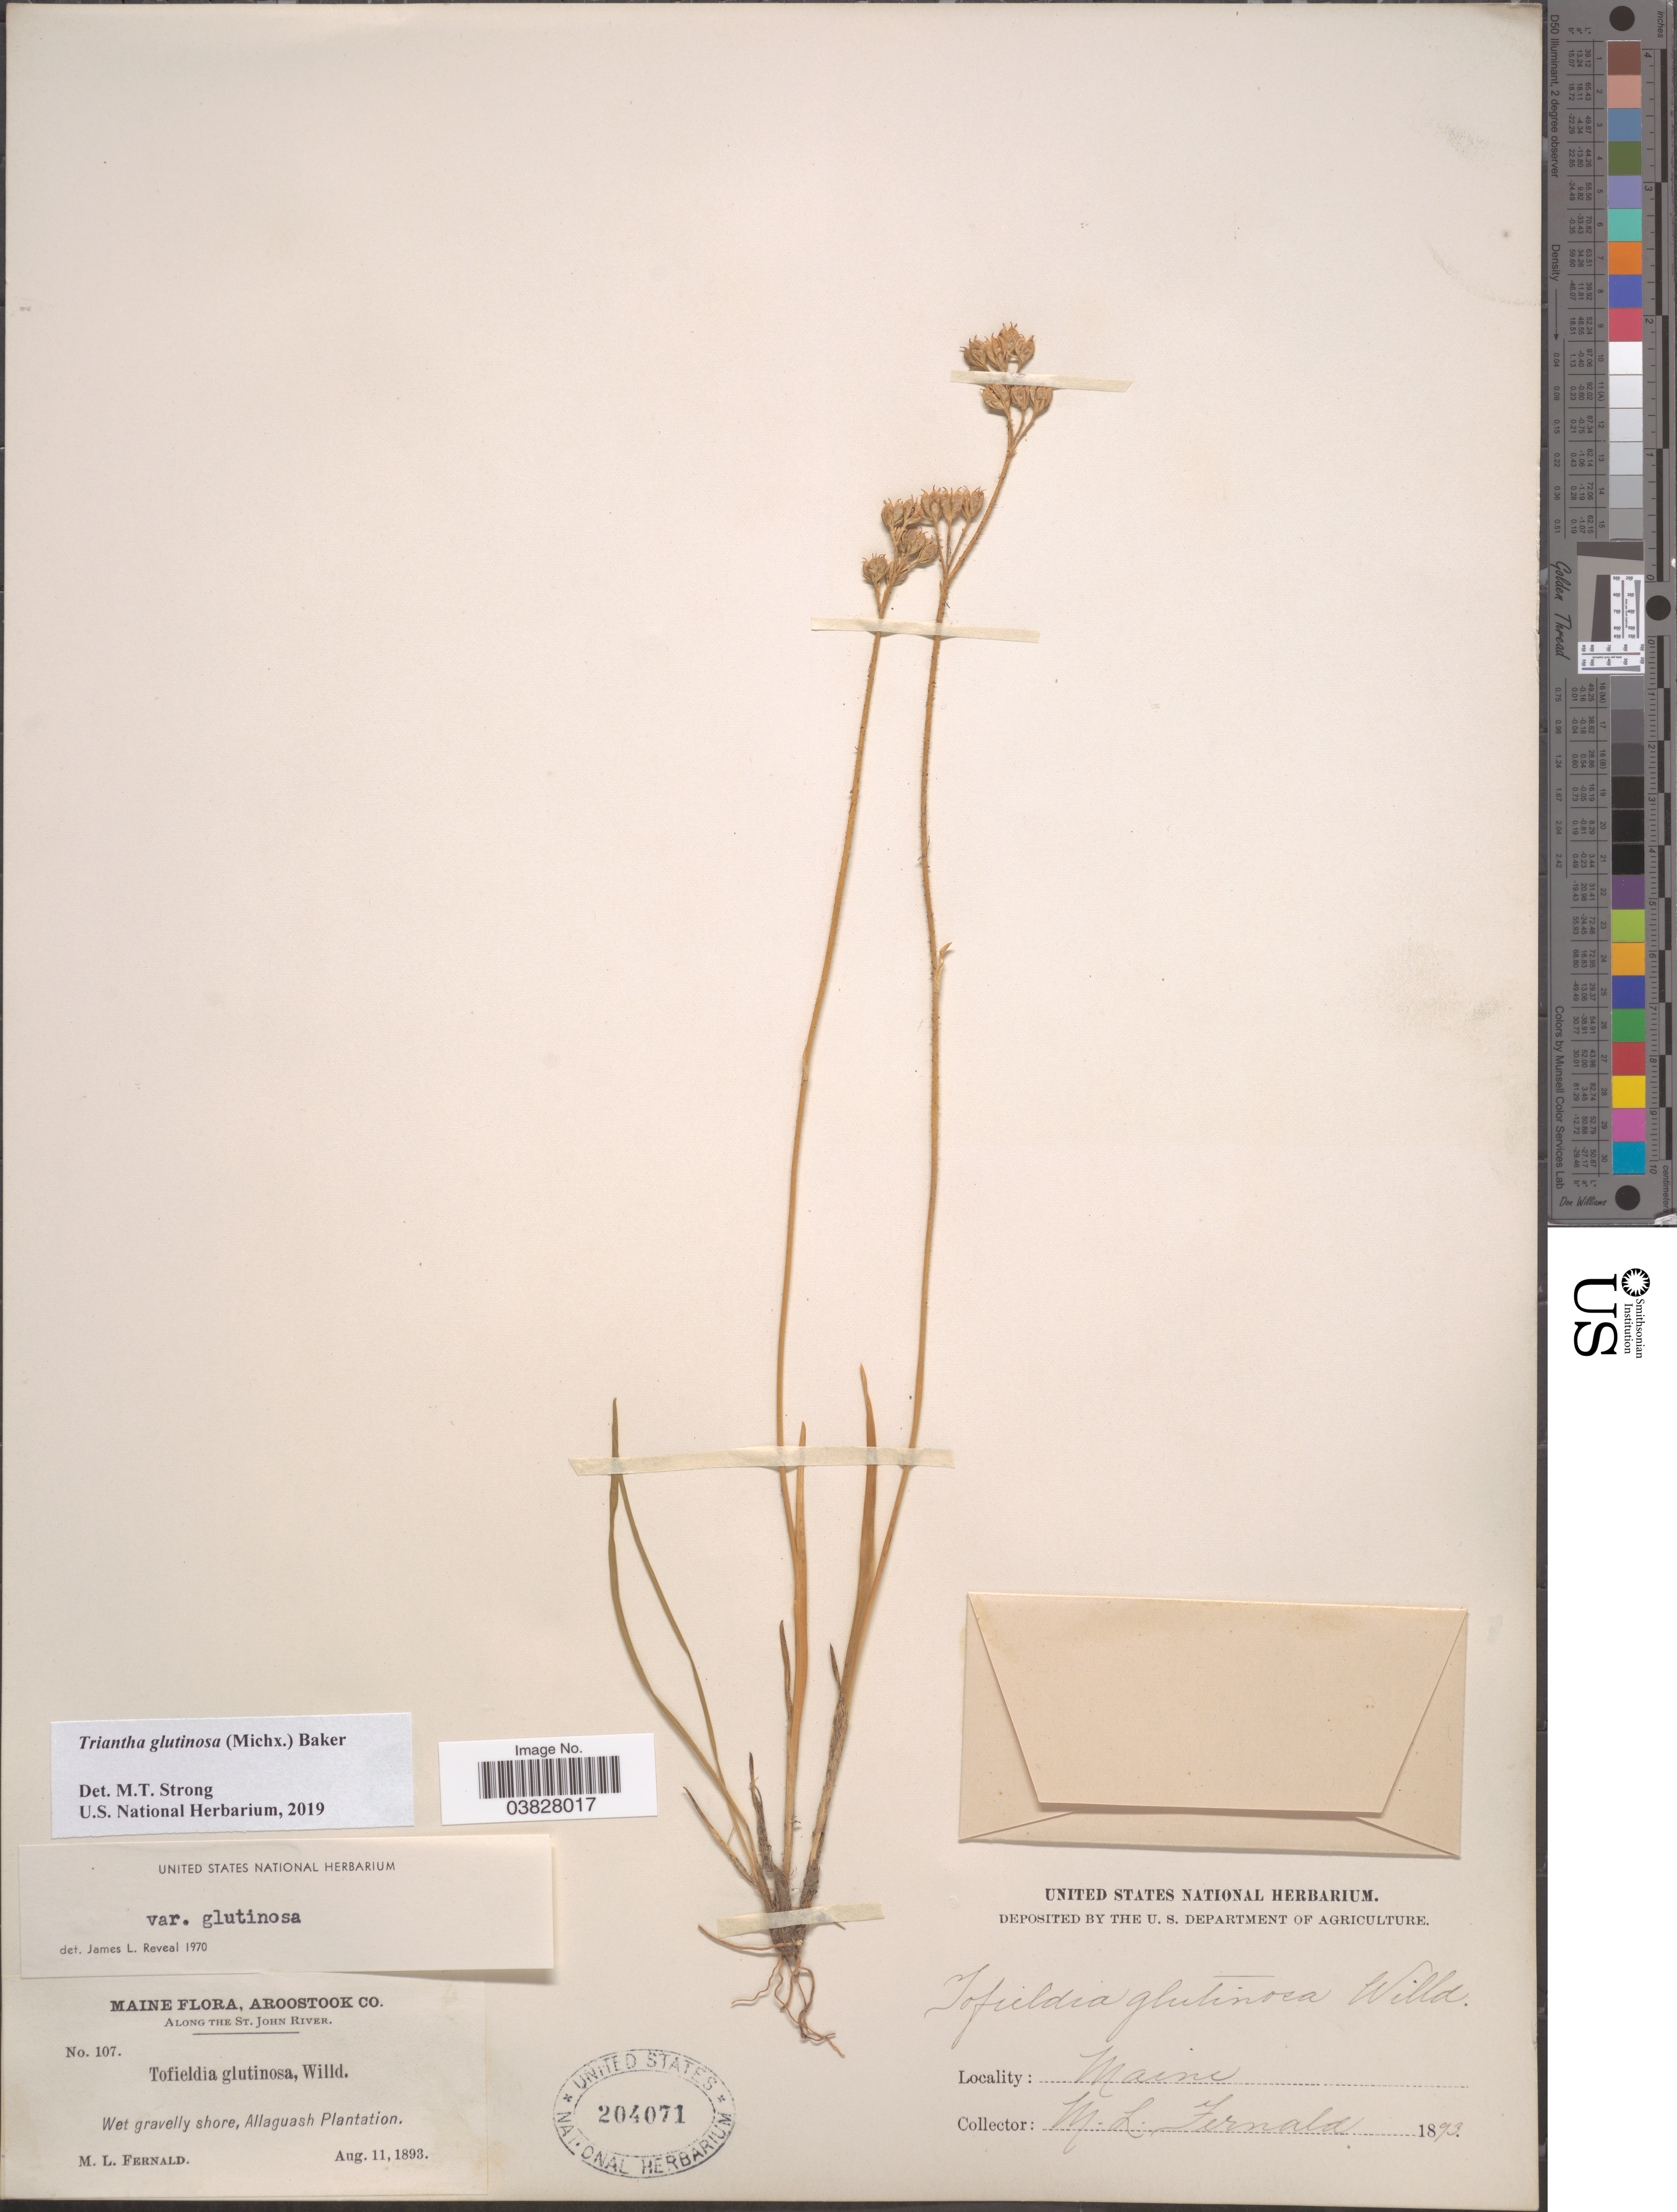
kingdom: Plantae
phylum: Tracheophyta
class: Liliopsida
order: Alismatales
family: Tofieldiaceae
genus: Triantha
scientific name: Triantha glutinosa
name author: (Michx.) Baker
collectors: M. L. Fernald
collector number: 107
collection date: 1893-08-11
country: United States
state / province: Maine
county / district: Aroostook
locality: Along the St. John River. Wet gravelly shore, Allaguash Plantation.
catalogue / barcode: US 204071